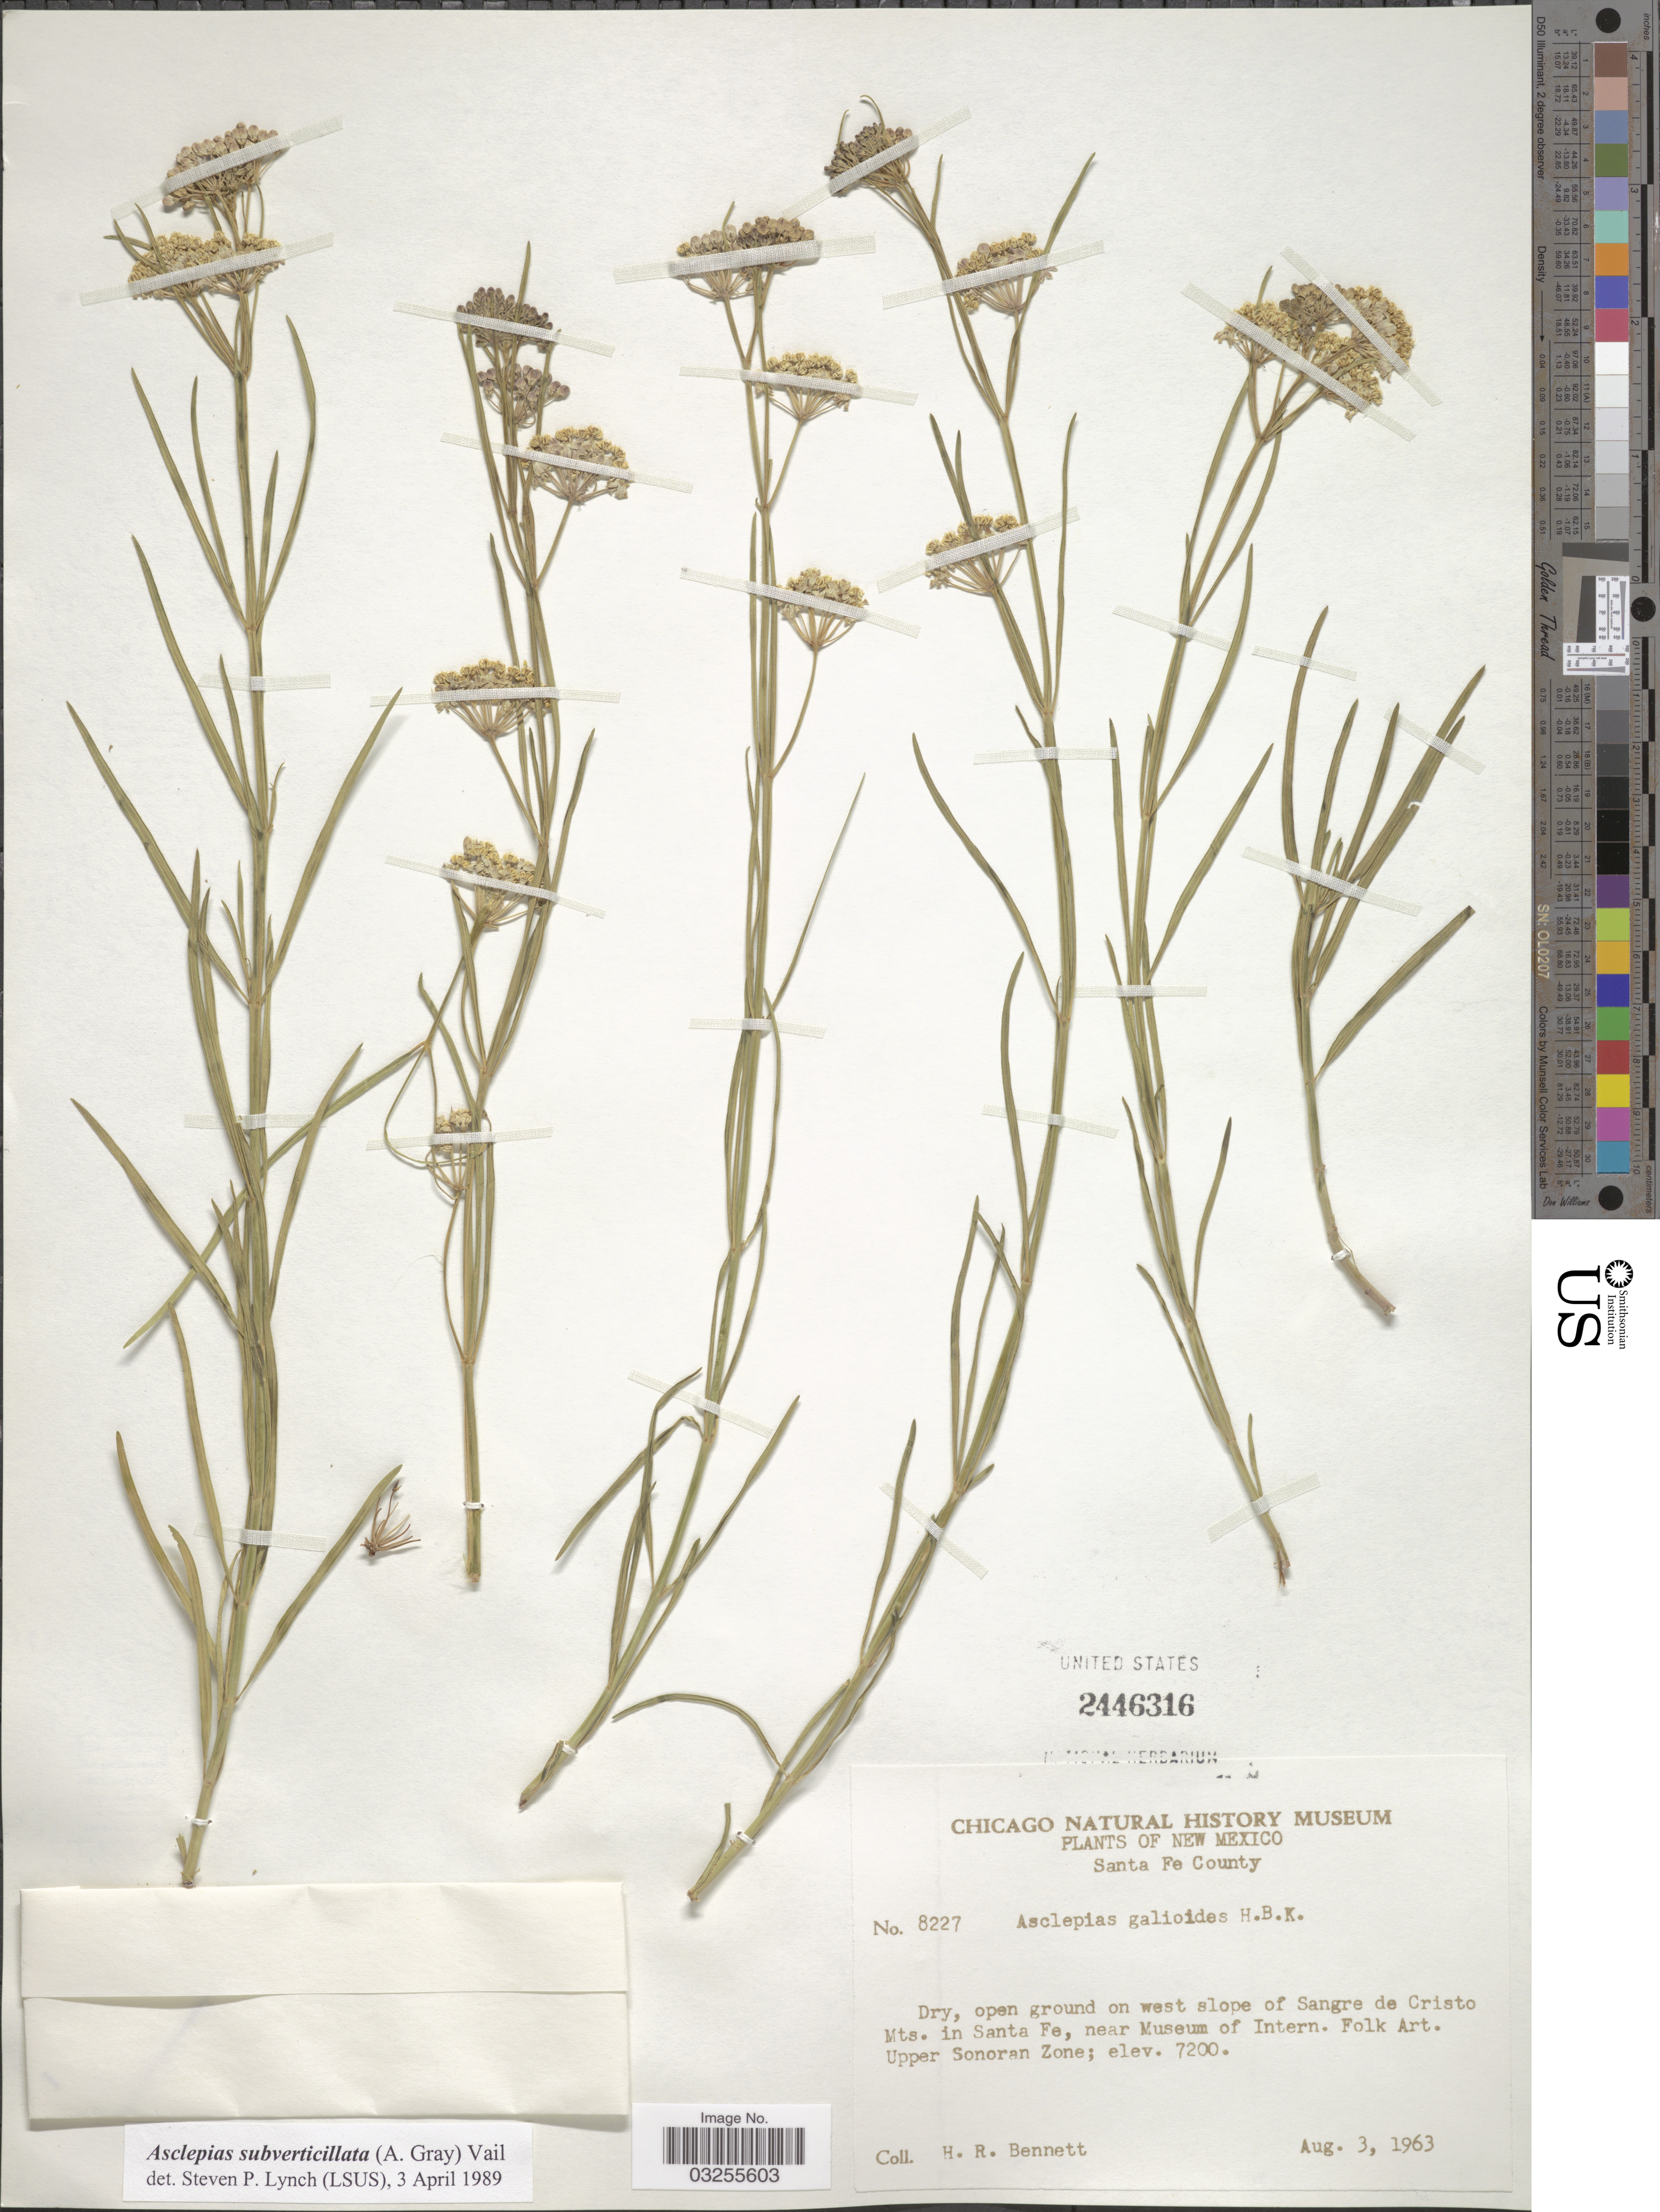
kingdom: Plantae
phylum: Tracheophyta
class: Magnoliopsida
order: Gentianales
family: Apocynaceae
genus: Asclepias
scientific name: Asclepias subverticillata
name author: (A. Gray) Vail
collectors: H. R. Bennett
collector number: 8227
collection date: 1963-08-03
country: United States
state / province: New Mexico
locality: Santa Fe County. Dry, open ground on west slope of Sangre de Cristo Mts. in Santa Fe, near Museum of Intern. Folk Art. Upper Sonoran Zone.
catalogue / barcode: US 2446316